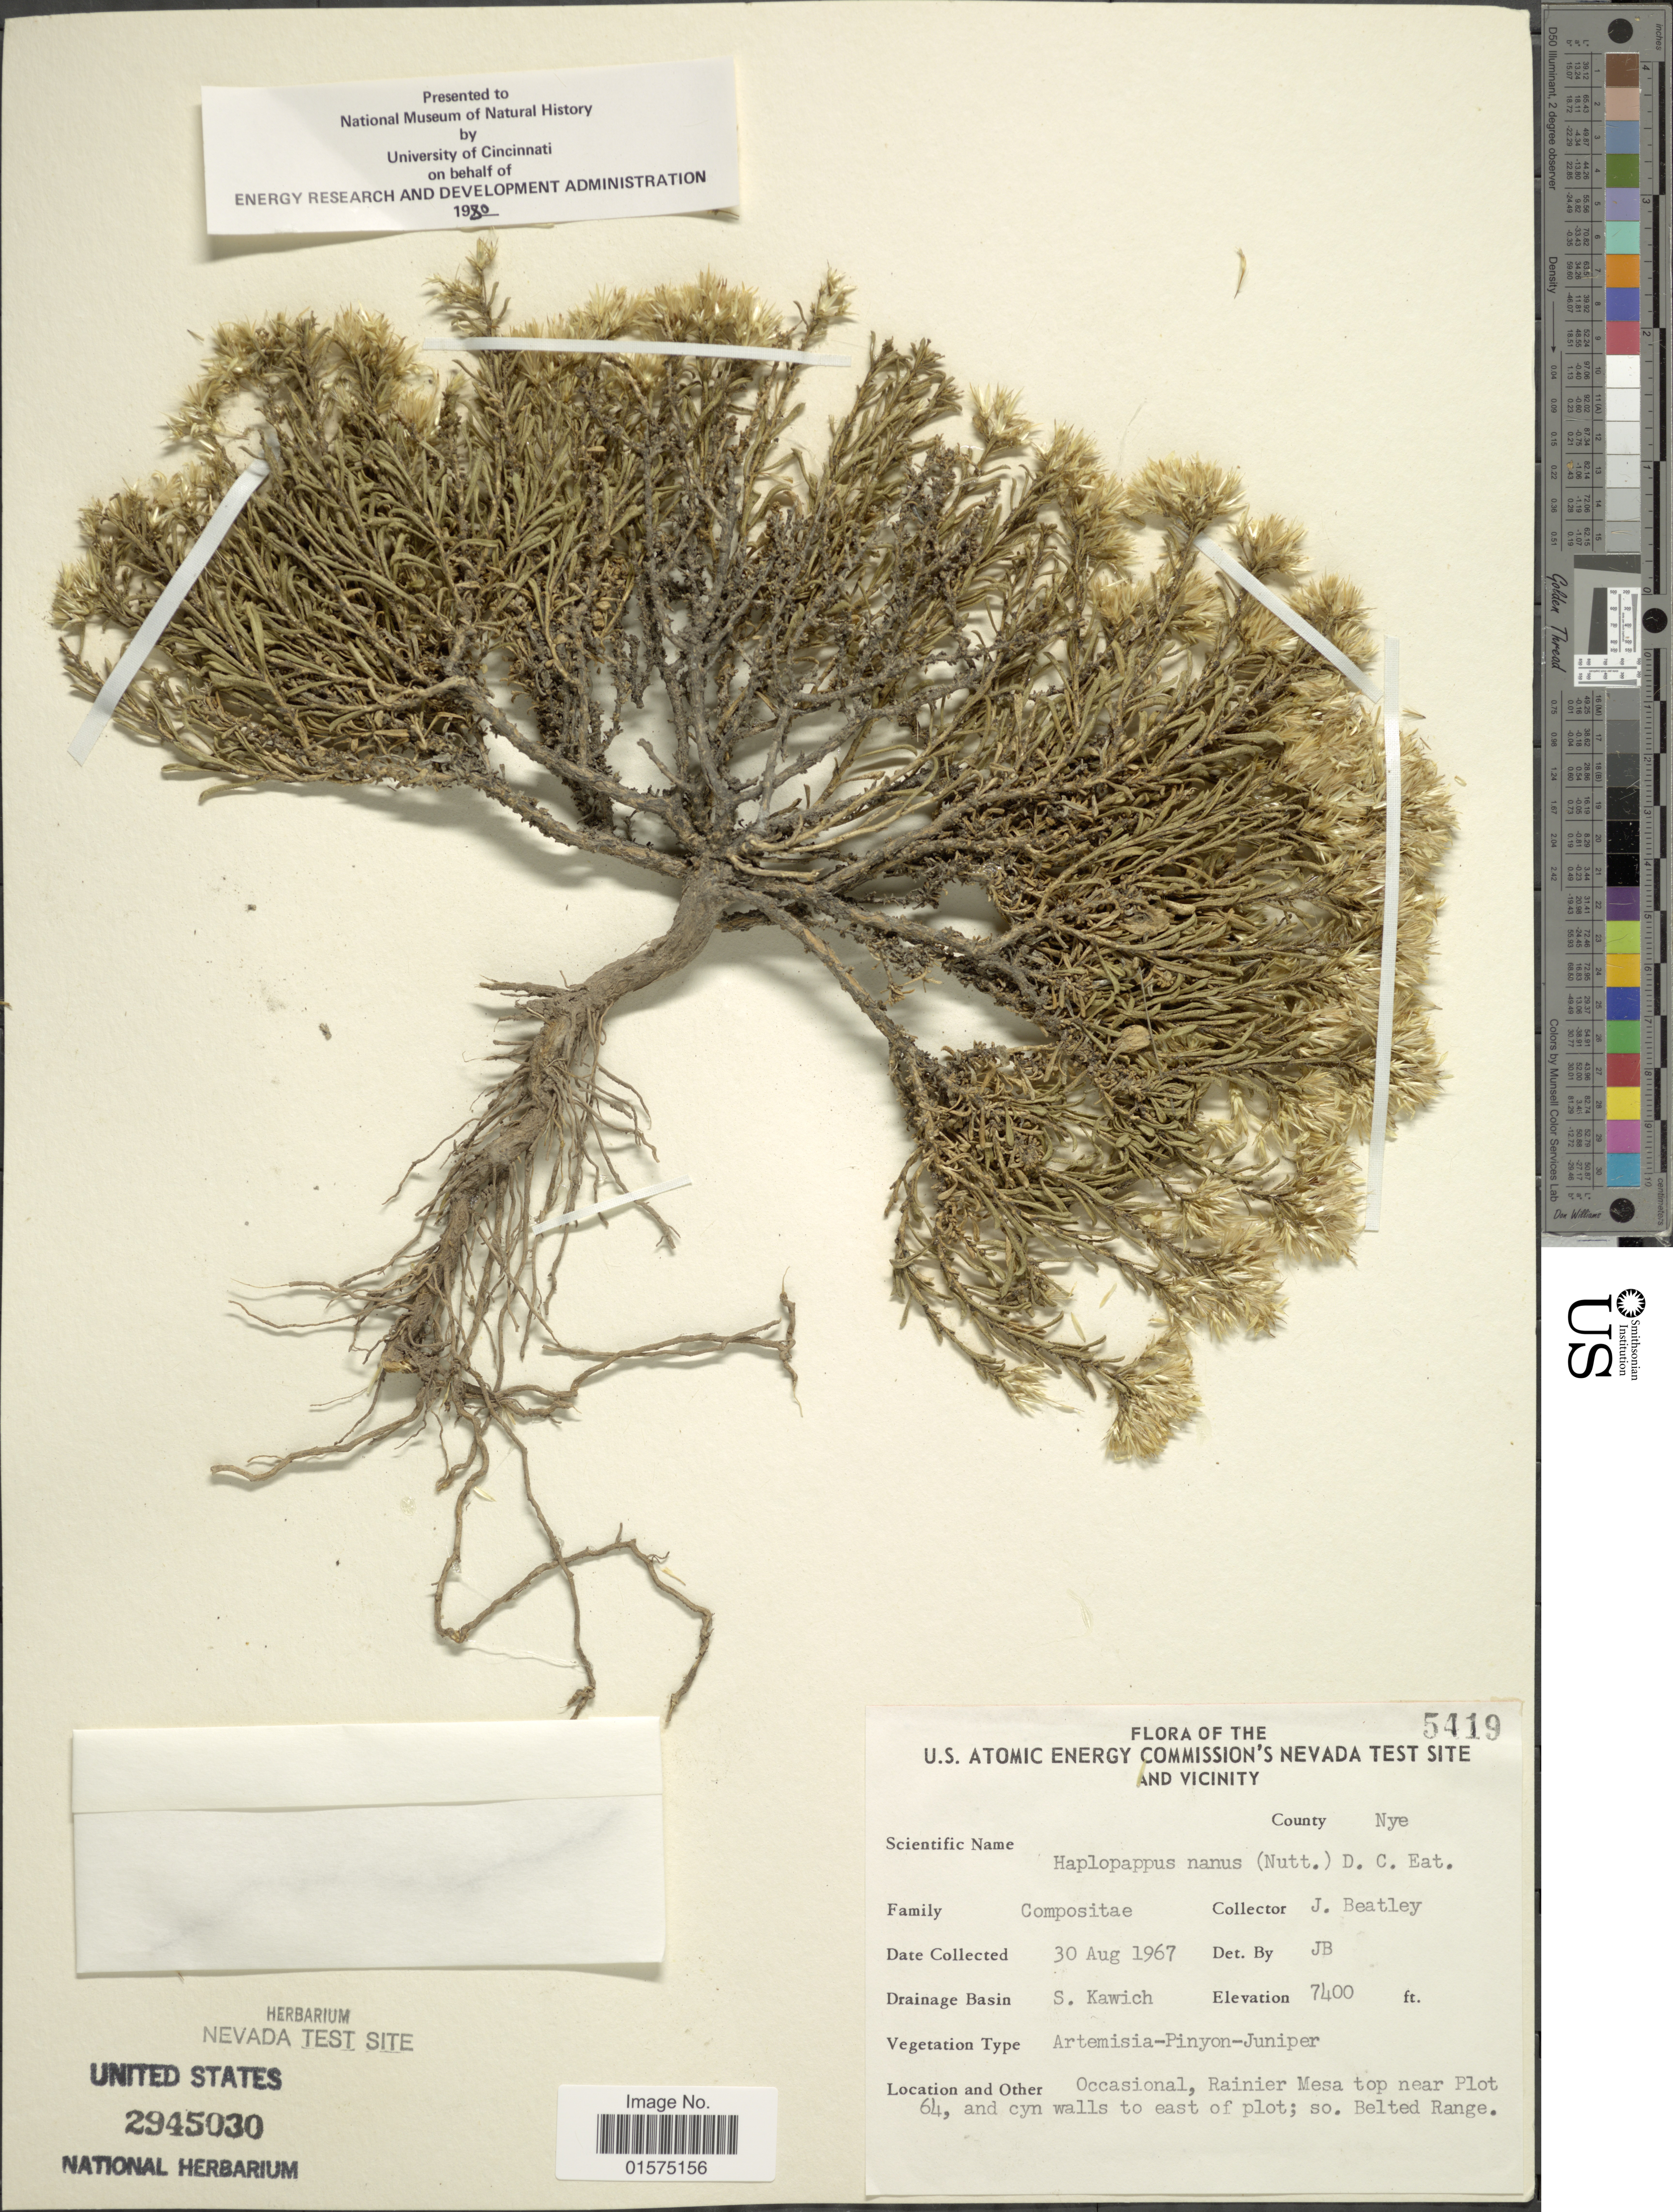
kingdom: Plantae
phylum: Tracheophyta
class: Magnoliopsida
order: Asterales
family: Asteraceae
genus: Ericameria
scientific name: Ericameria nana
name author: Nutt.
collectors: J. C. Beatley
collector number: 5419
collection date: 1967-08-30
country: United States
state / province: Nevada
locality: U.S. Atomic Energy Commission's Nevada Test Site and vicinity. County Nye. Drainage Basin S. Kawich. Rainier Mesa top near Plot 64, and cyn walls to east of plot; so. Belted Range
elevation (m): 2256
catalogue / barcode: US 2945030